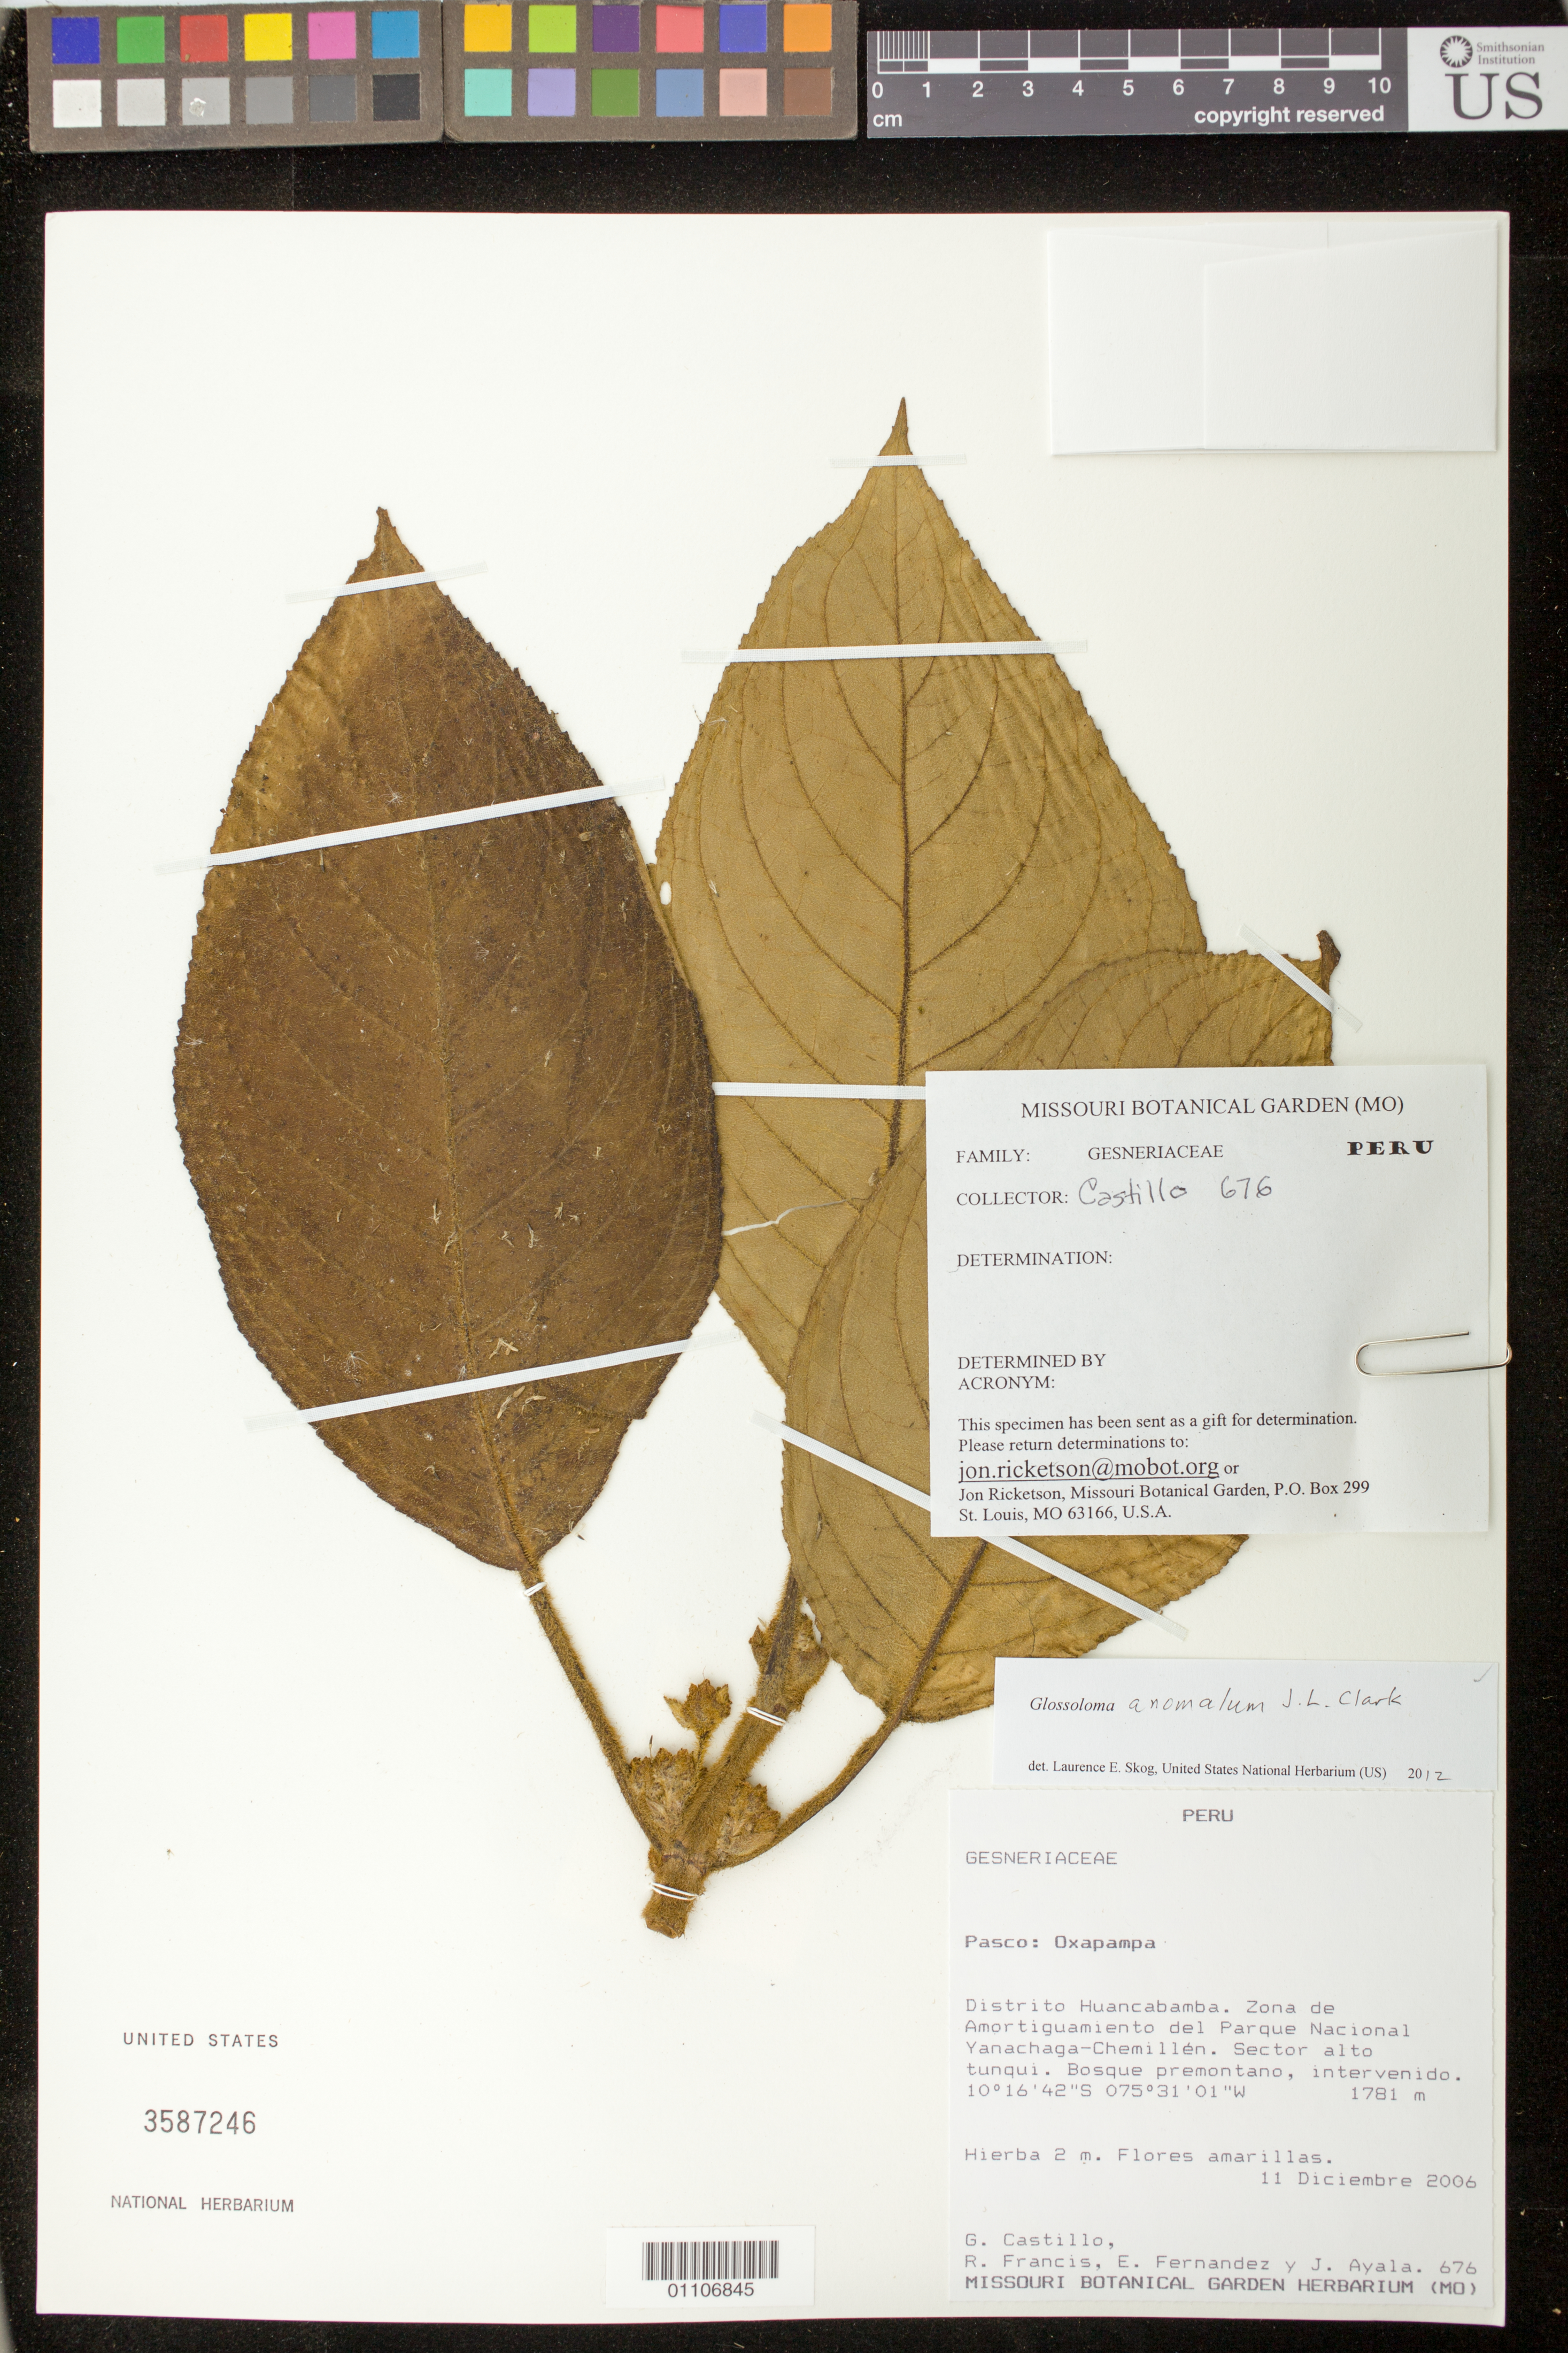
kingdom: Plantae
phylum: Tracheophyta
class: Magnoliopsida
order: Lamiales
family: Gesneriaceae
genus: Glossoloma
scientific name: Glossoloma anomalum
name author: J.L. Clark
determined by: Skog, Laurence E.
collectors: G. Castillo C., R. Francis, E. Fernandez & J. Ayala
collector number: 676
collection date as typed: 11 Dec 2006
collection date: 2006-12-11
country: Peru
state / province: Pasco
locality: Oxapampa: Distrito Huancabamba. Zona de Amortiguamiento del Parque Nacional Yanachaga-Chemillen. Sector alto tunqui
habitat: Bosque premontano, intervenido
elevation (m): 1781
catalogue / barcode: US 3587246